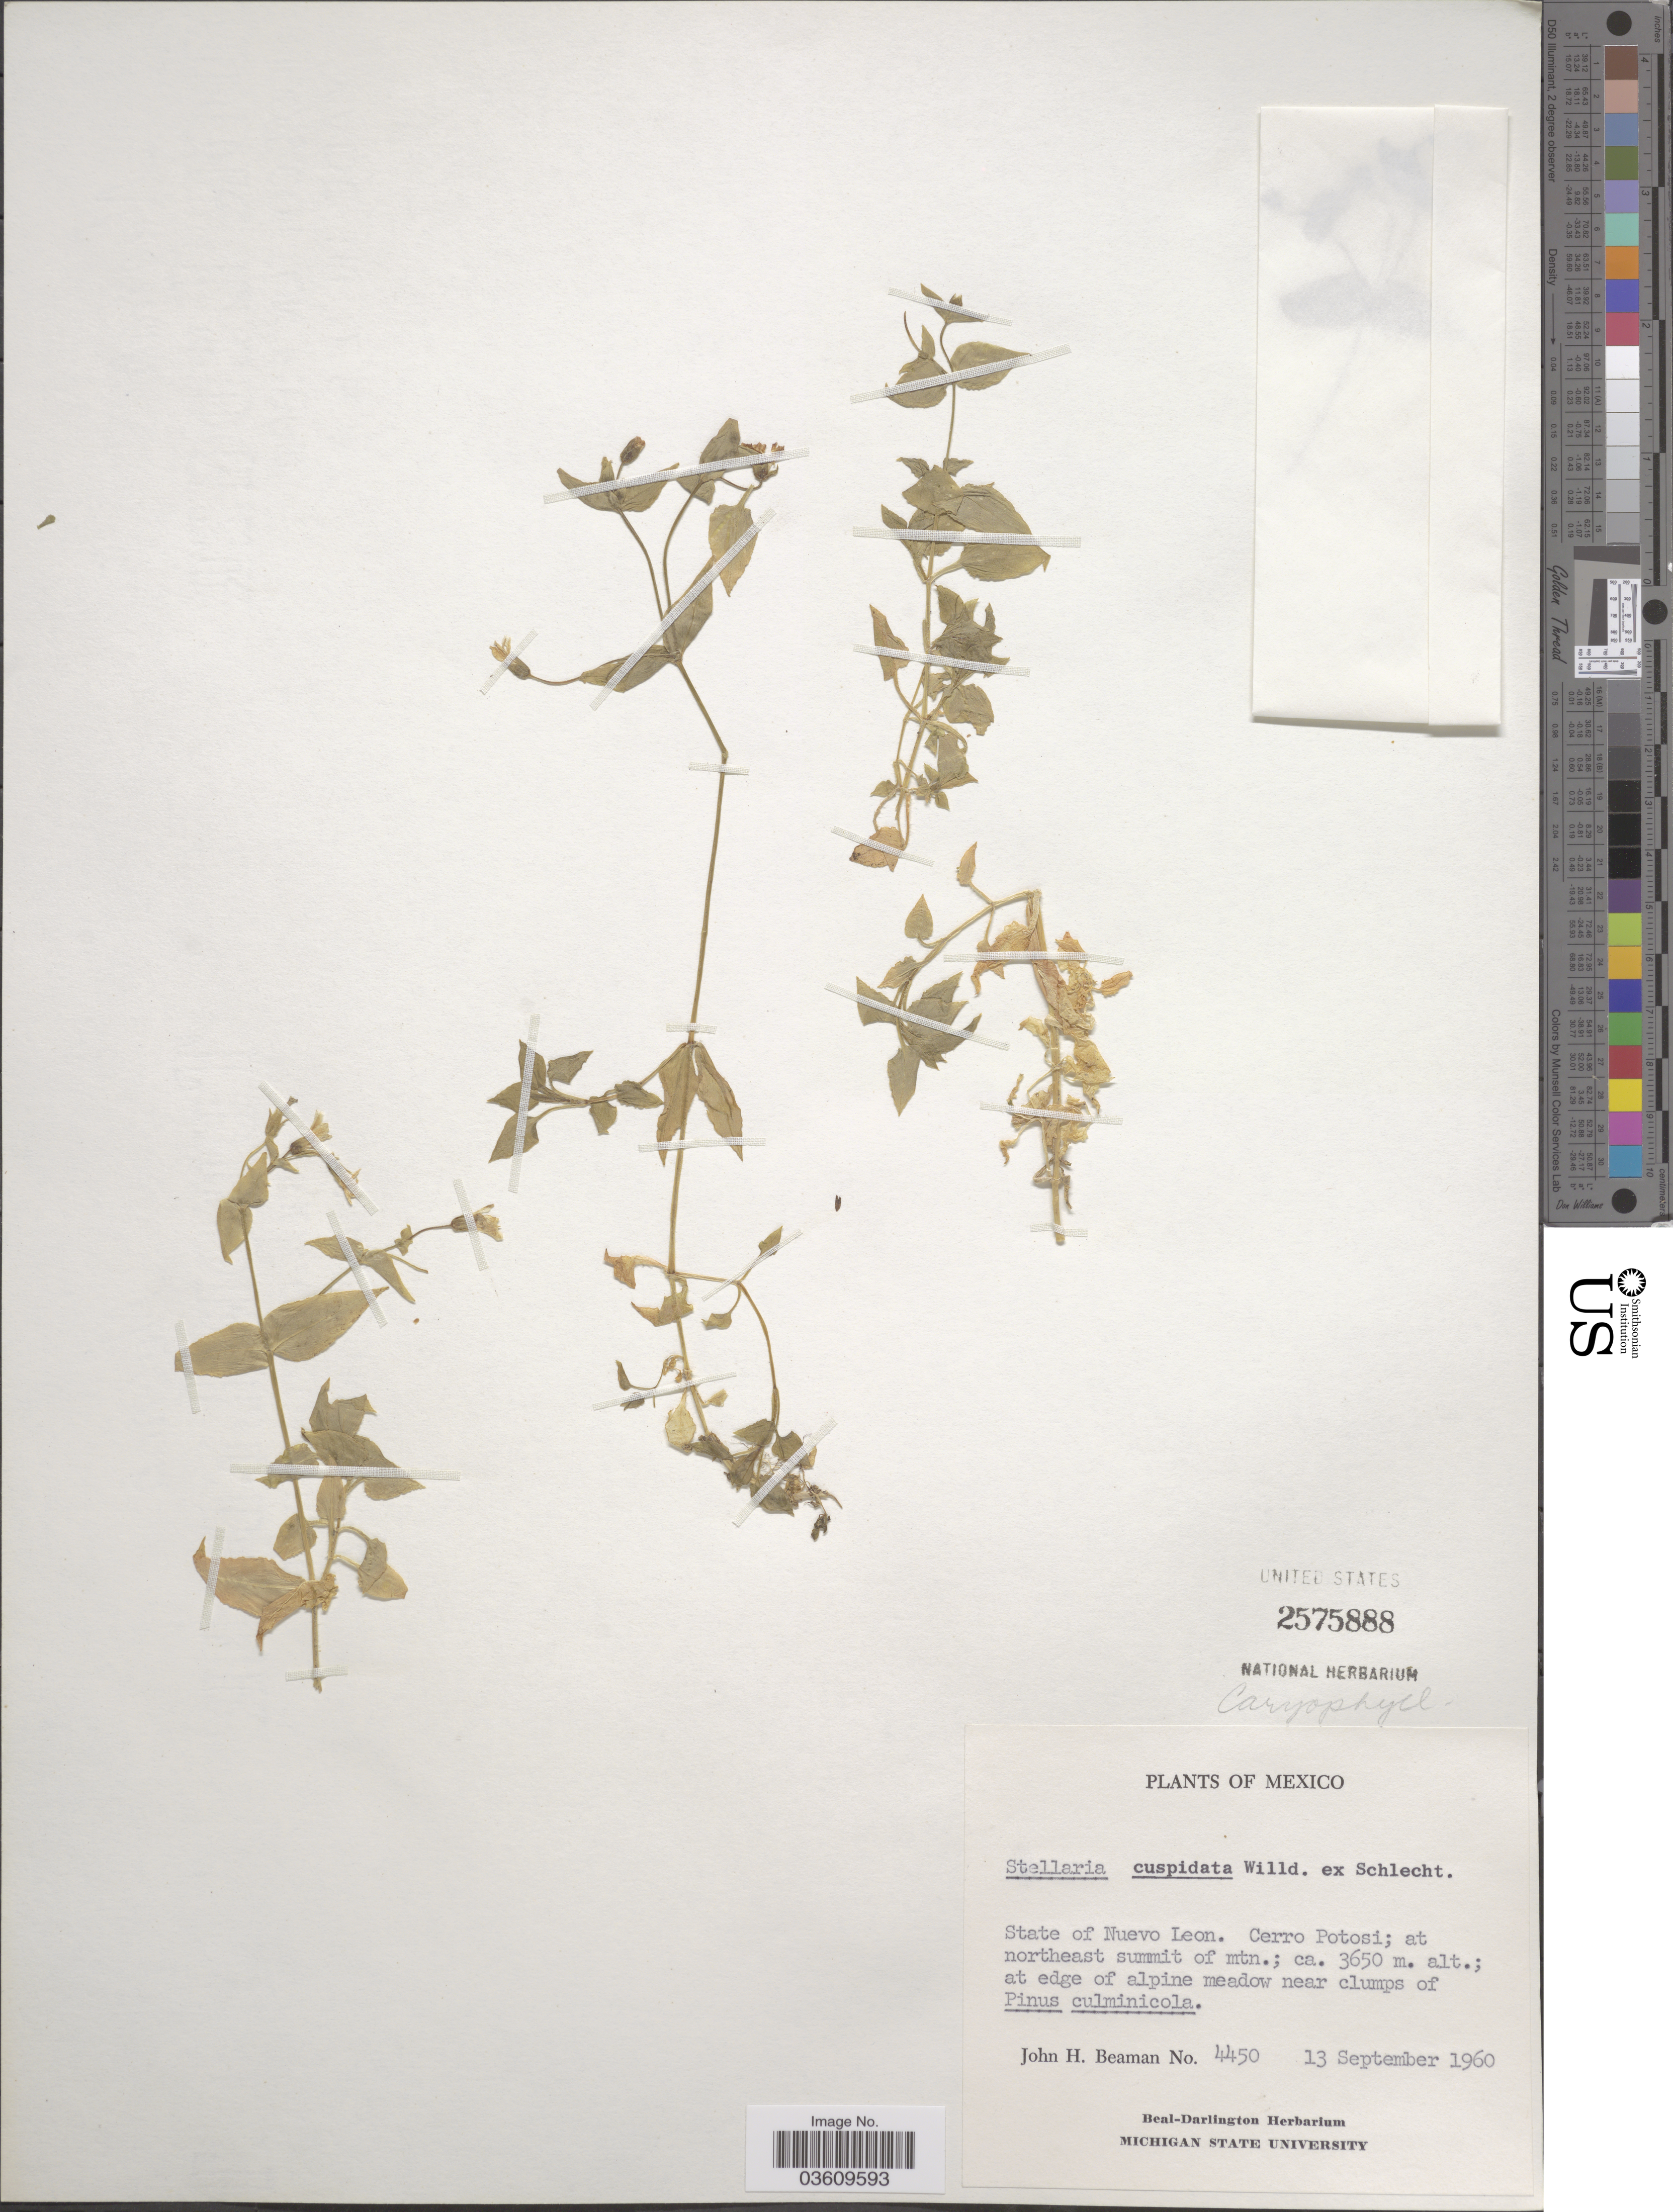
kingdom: Plantae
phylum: Tracheophyta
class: Magnoliopsida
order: Caryophyllales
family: Caryophyllaceae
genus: Stellaria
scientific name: Stellaria cuspidata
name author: Willd. ex Schltdl.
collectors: J. H. Beaman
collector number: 4450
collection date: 1960-09-13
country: Mexico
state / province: Nuevo León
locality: Cerro Potosi; at northeast summit of mtn.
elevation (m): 3650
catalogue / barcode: US 2575888